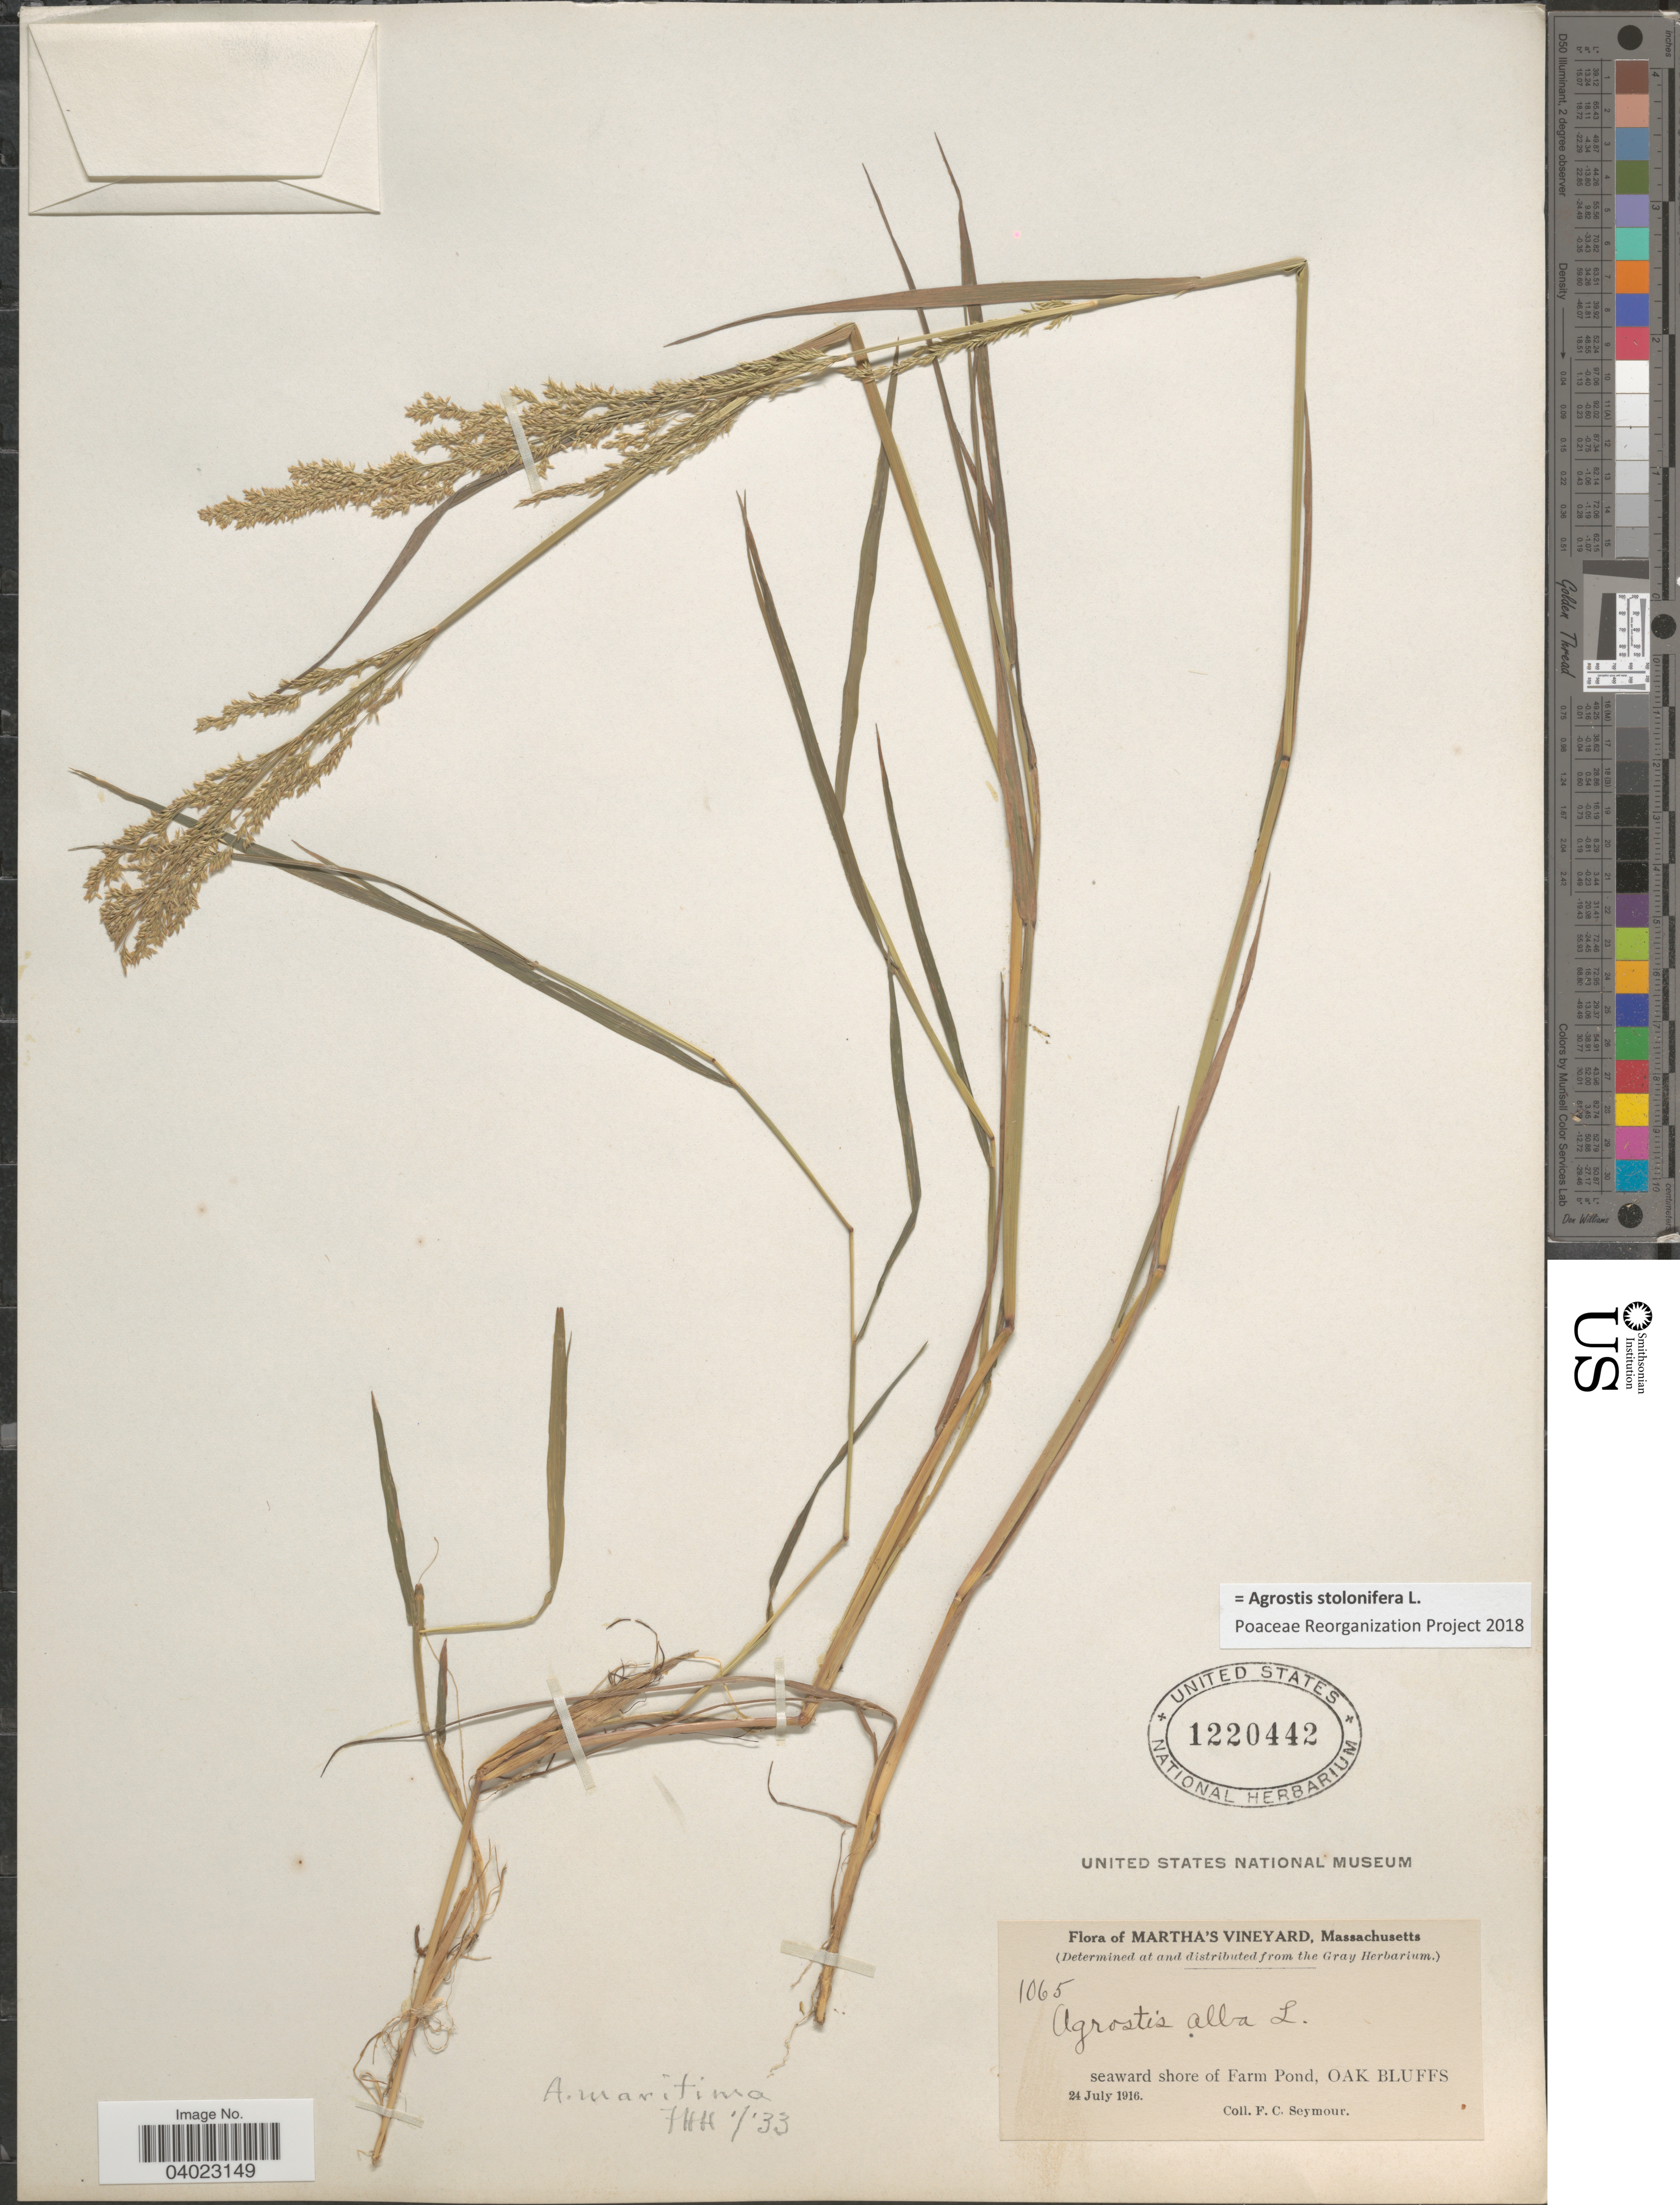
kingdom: Plantae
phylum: Tracheophyta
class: Liliopsida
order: Poales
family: Poaceae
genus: Agrostis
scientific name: Agrostis stolonifera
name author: L.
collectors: F. C. Seymour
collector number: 1065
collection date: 1916-07-24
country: United States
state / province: Massachusetts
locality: Martha's Vineyard. Seaward shore of Farm Pond, Oak Bluffs.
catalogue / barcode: US 1220442